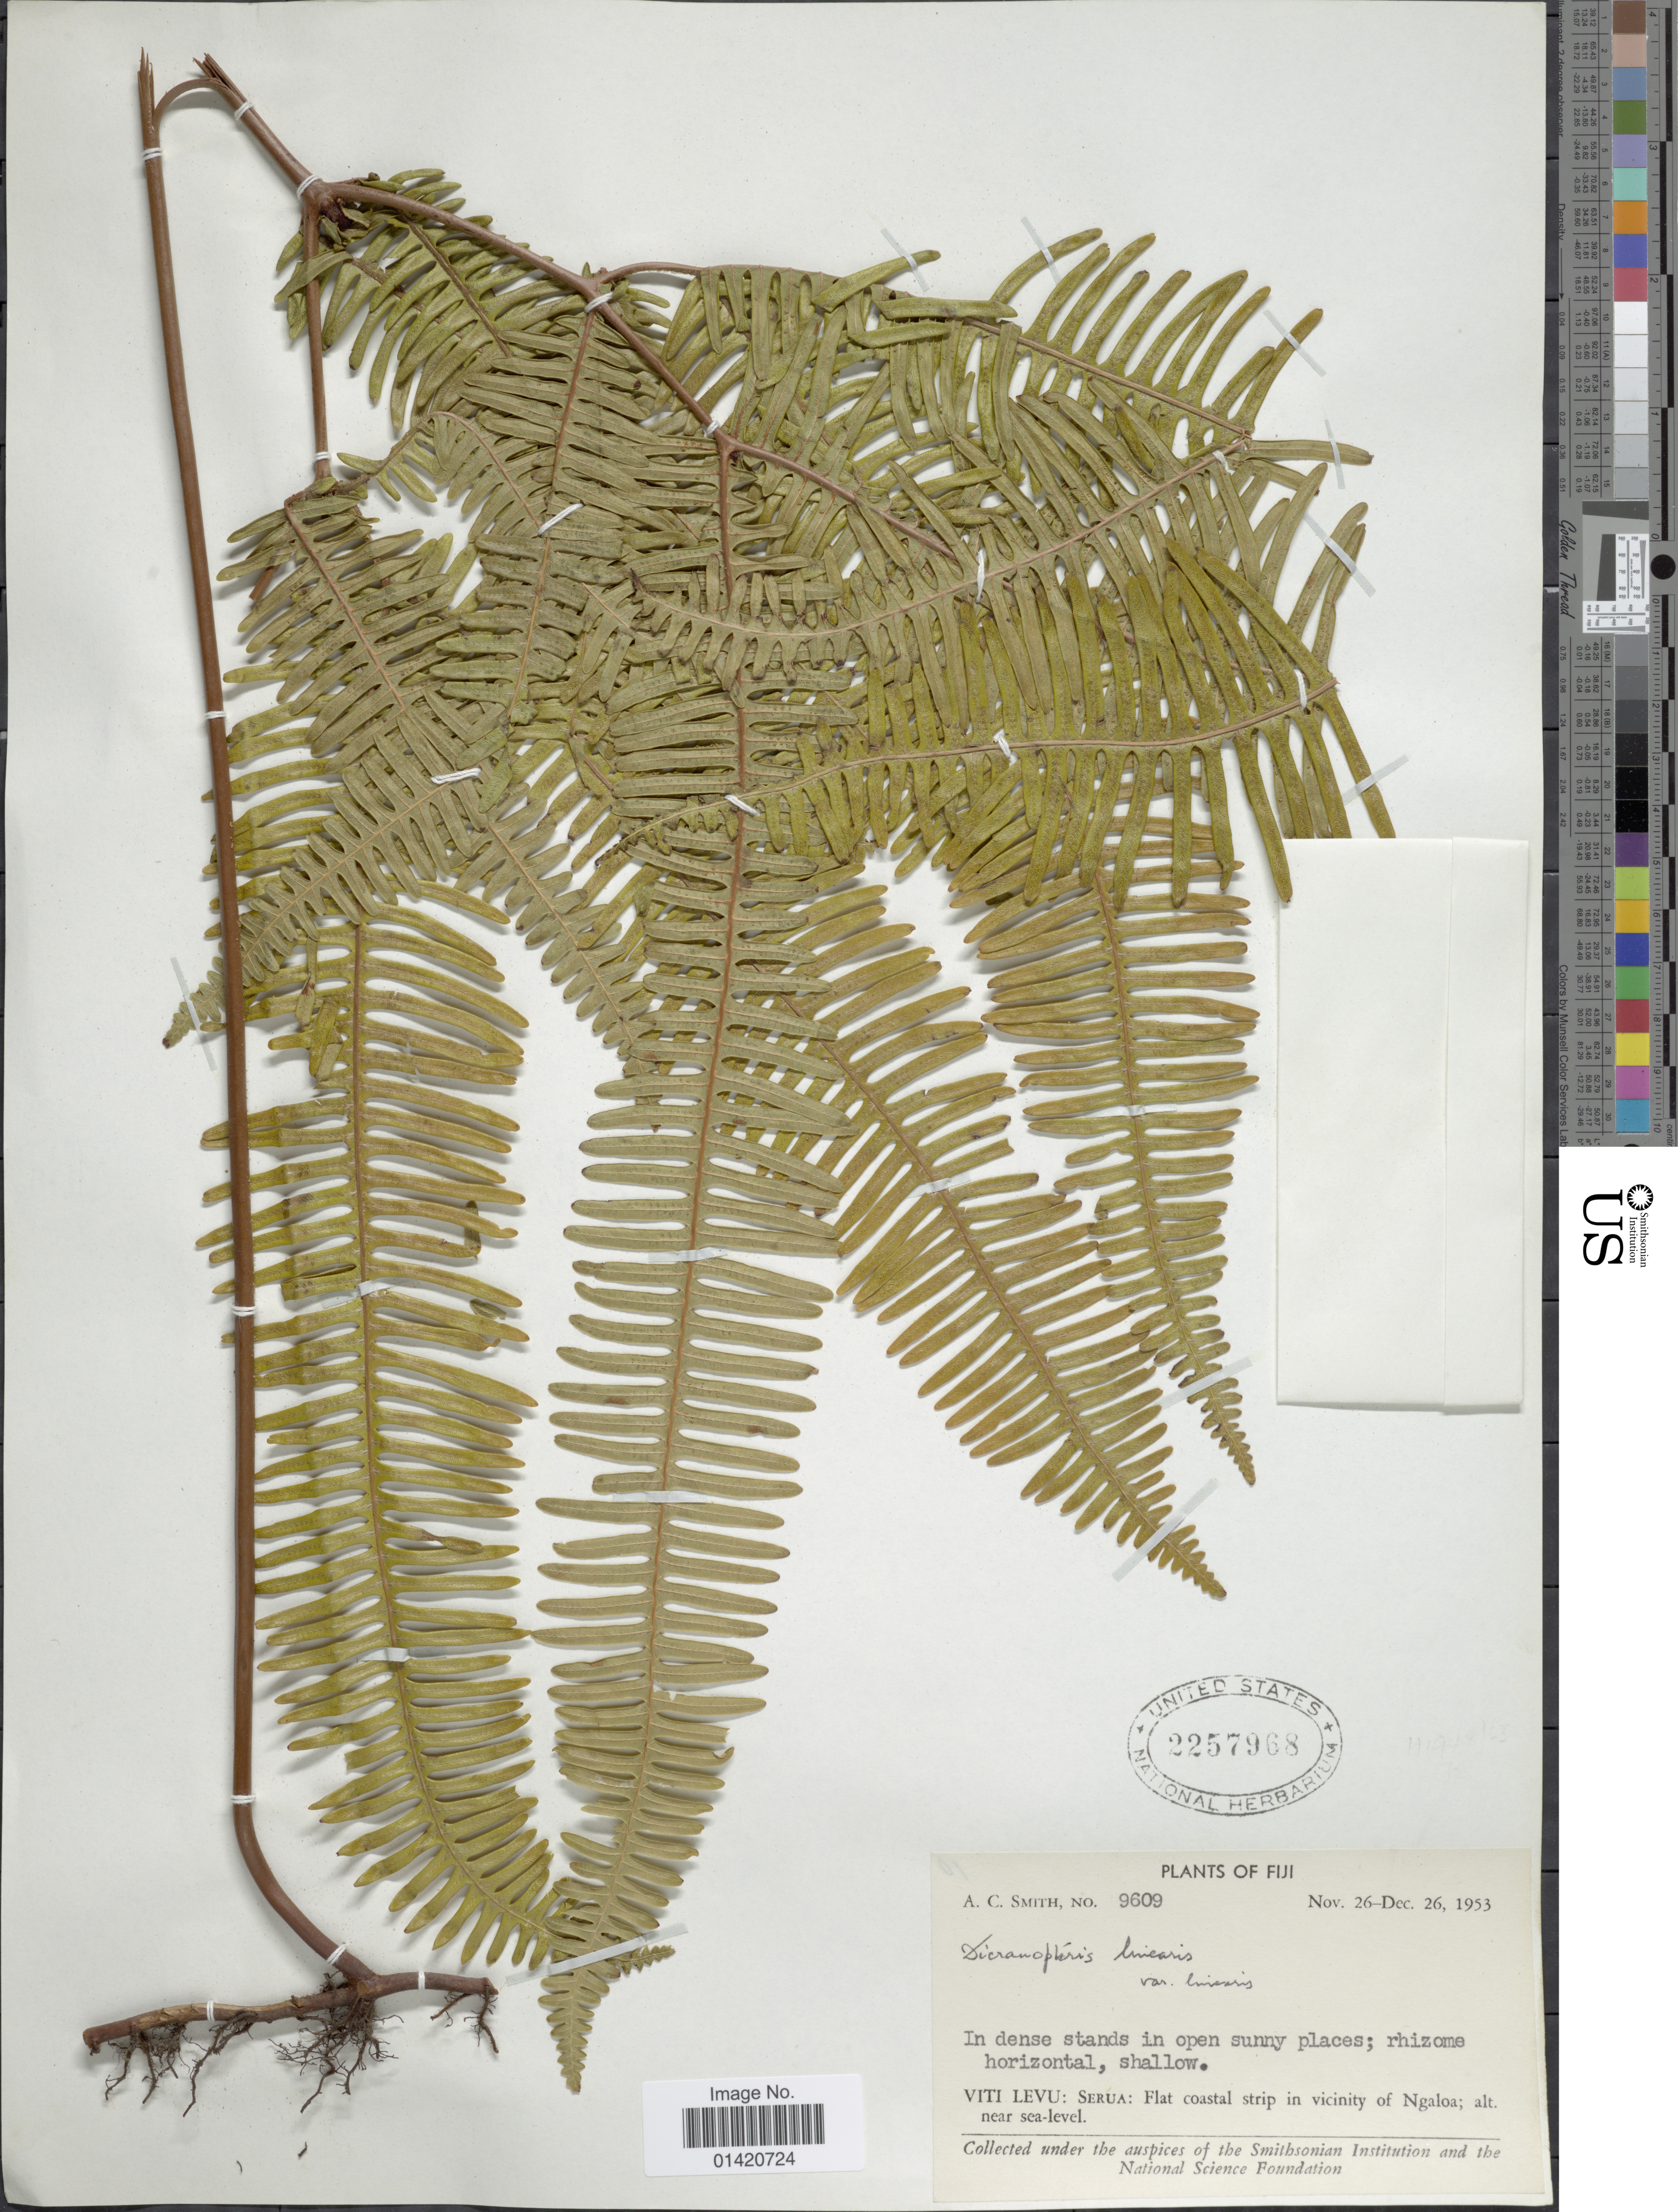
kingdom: Plantae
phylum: Tracheophyta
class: Polypodiopsida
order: Gleicheniales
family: Gleicheniaceae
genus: Dicranopteris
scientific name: Dicranopteris linearis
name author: (Burm. f.) Underw.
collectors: A. C. Smith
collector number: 9609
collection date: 1953-11-26/1953-12-26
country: Fiji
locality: Viti Levu: Serua: Flat coastal strip in vicinity of Ngaloa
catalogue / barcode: US 2257968